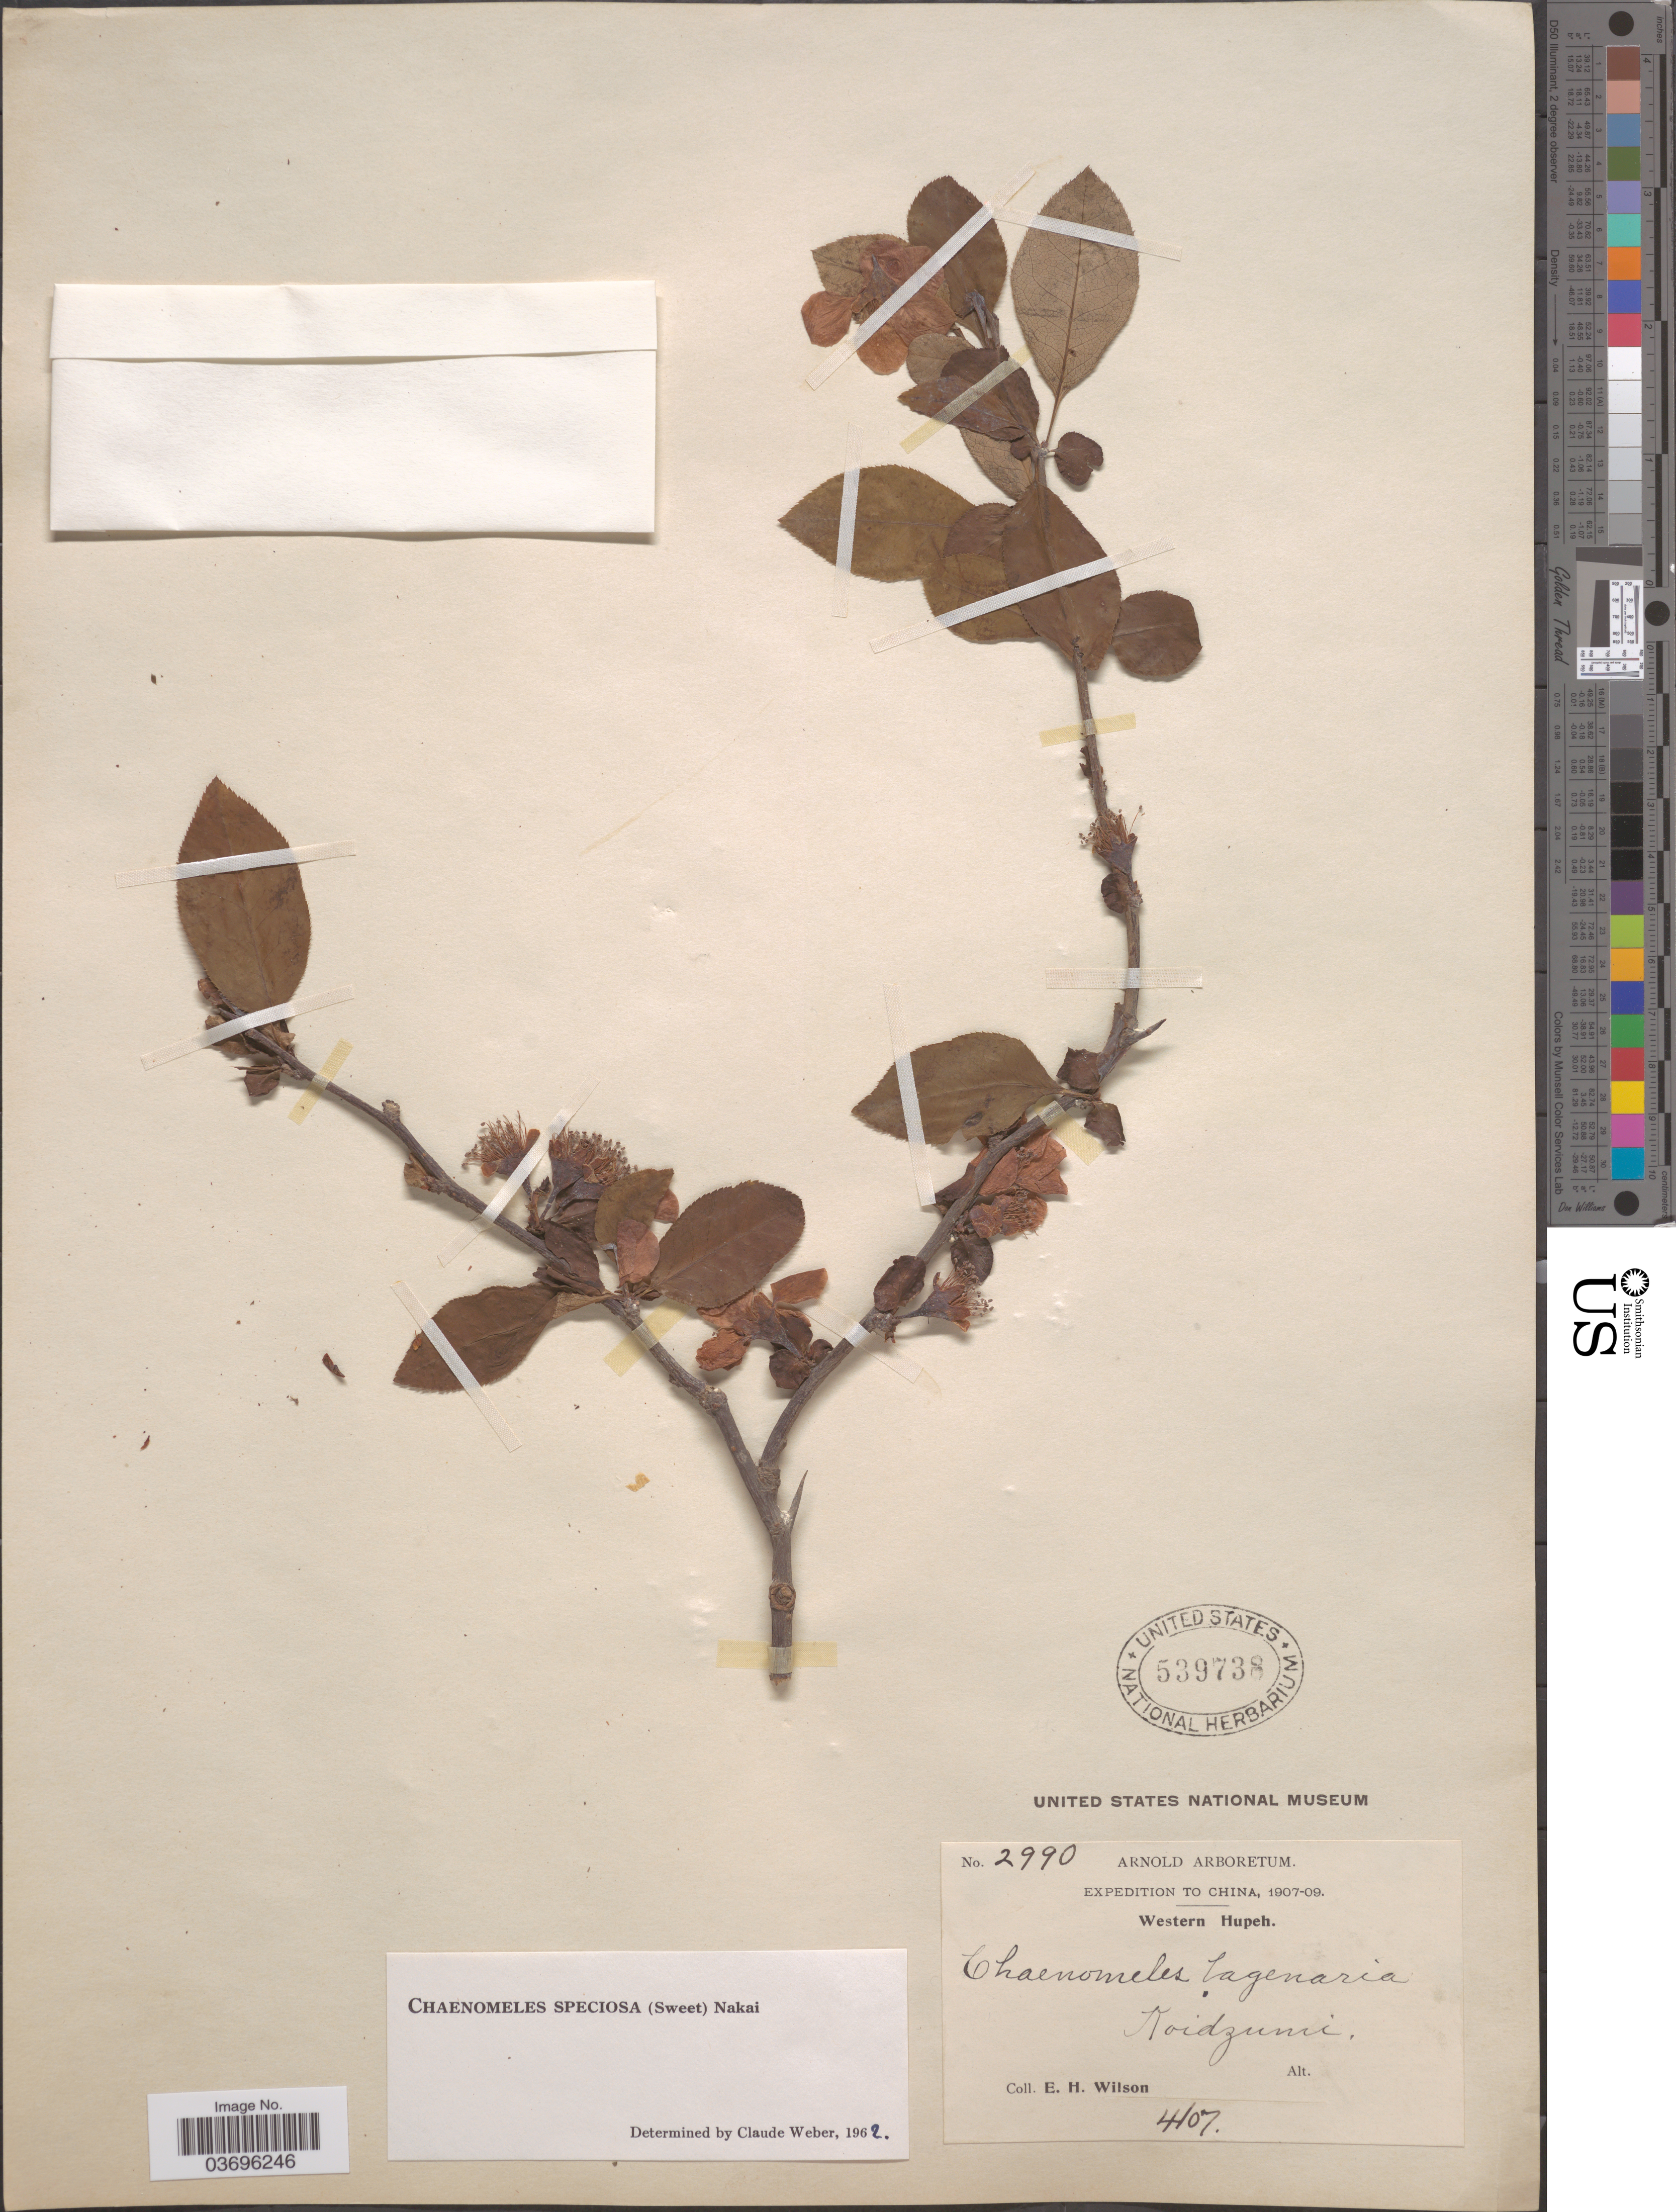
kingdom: Plantae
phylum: Tracheophyta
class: Magnoliopsida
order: Rosales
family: Rosaceae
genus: Chaenomeles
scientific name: Chaenomeles speciosa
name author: (Sweet) Nakai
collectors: E. Wilson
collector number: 2990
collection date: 1907-04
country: China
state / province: Hubei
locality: Western Hupeh.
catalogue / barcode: US 539738